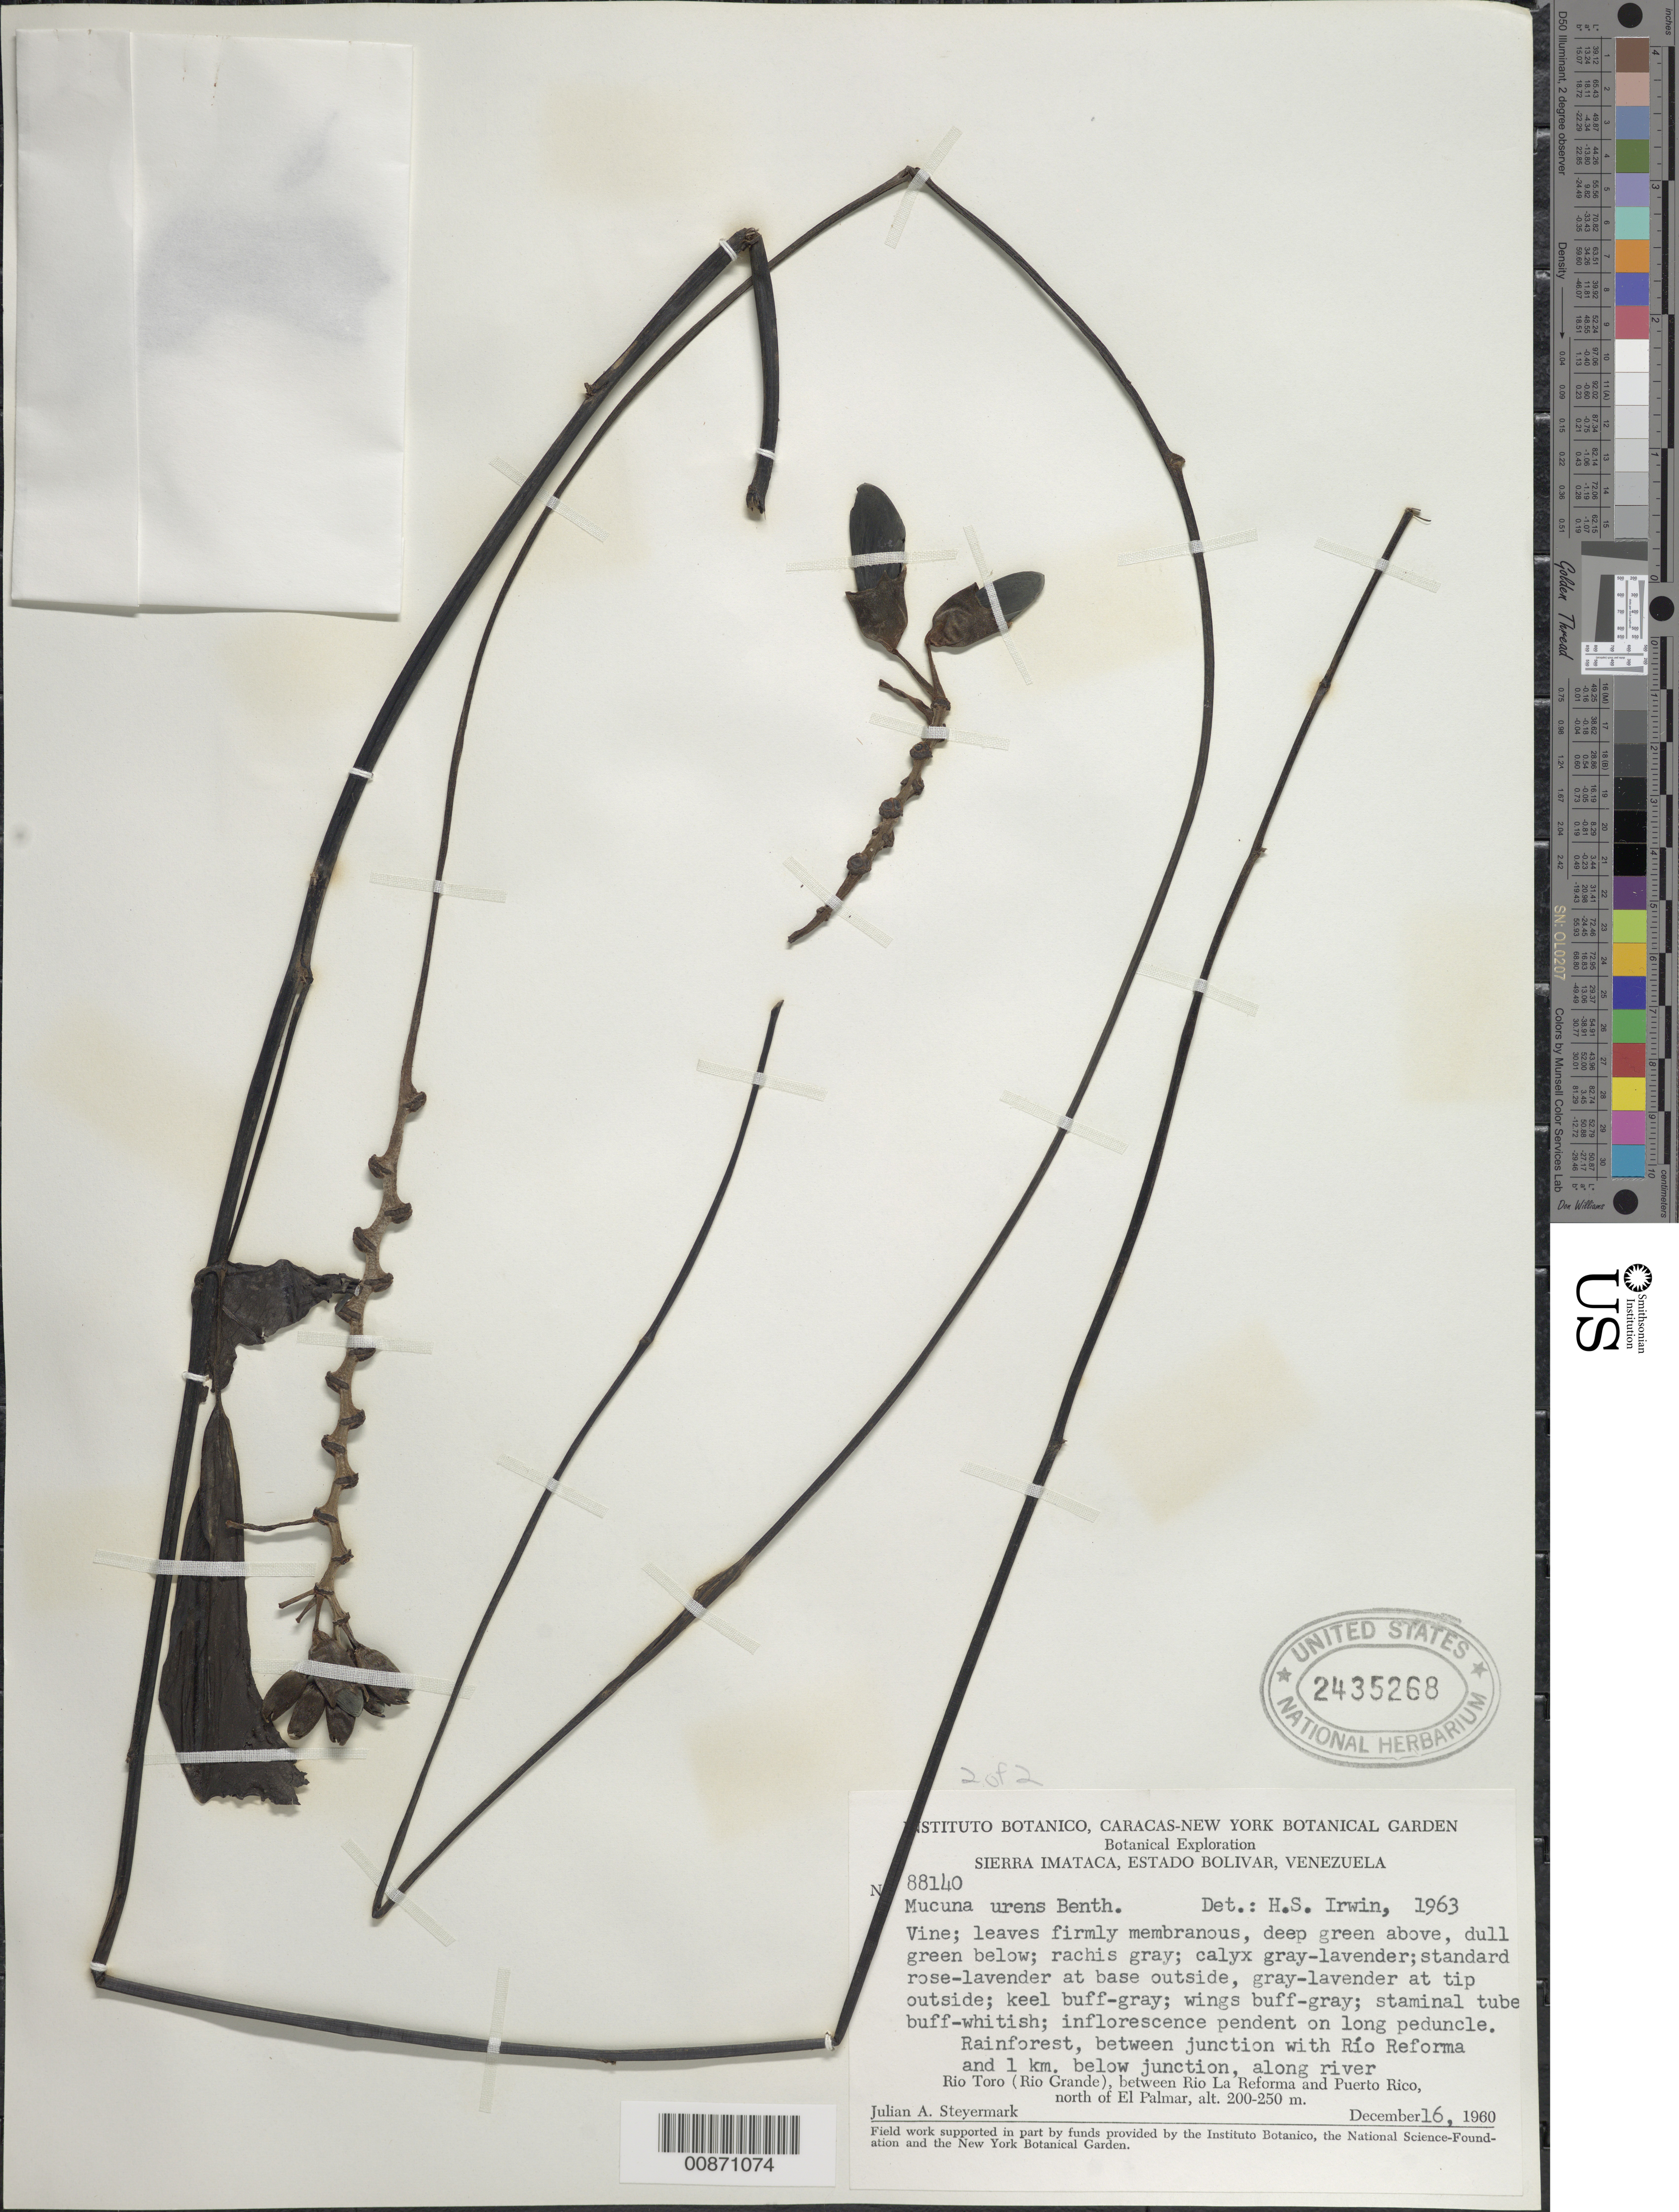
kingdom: Plantae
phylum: Tracheophyta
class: Magnoliopsida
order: Fabales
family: Fabaceae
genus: Mucuna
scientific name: Mucuna urens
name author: (L.) Medik.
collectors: J. Steyermark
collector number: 88140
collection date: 1960-12-16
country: Venezuela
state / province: Bolivar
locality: Sierra Imataca, Estado Bolivar. Rainforest, between junction with Rio Reforma and 1 km. below junction, along river. Rio Toro ( Rio Grande), between Rio La Reforma and Puerto Rico, north of El Palmar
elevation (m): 200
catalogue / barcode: US 2435268